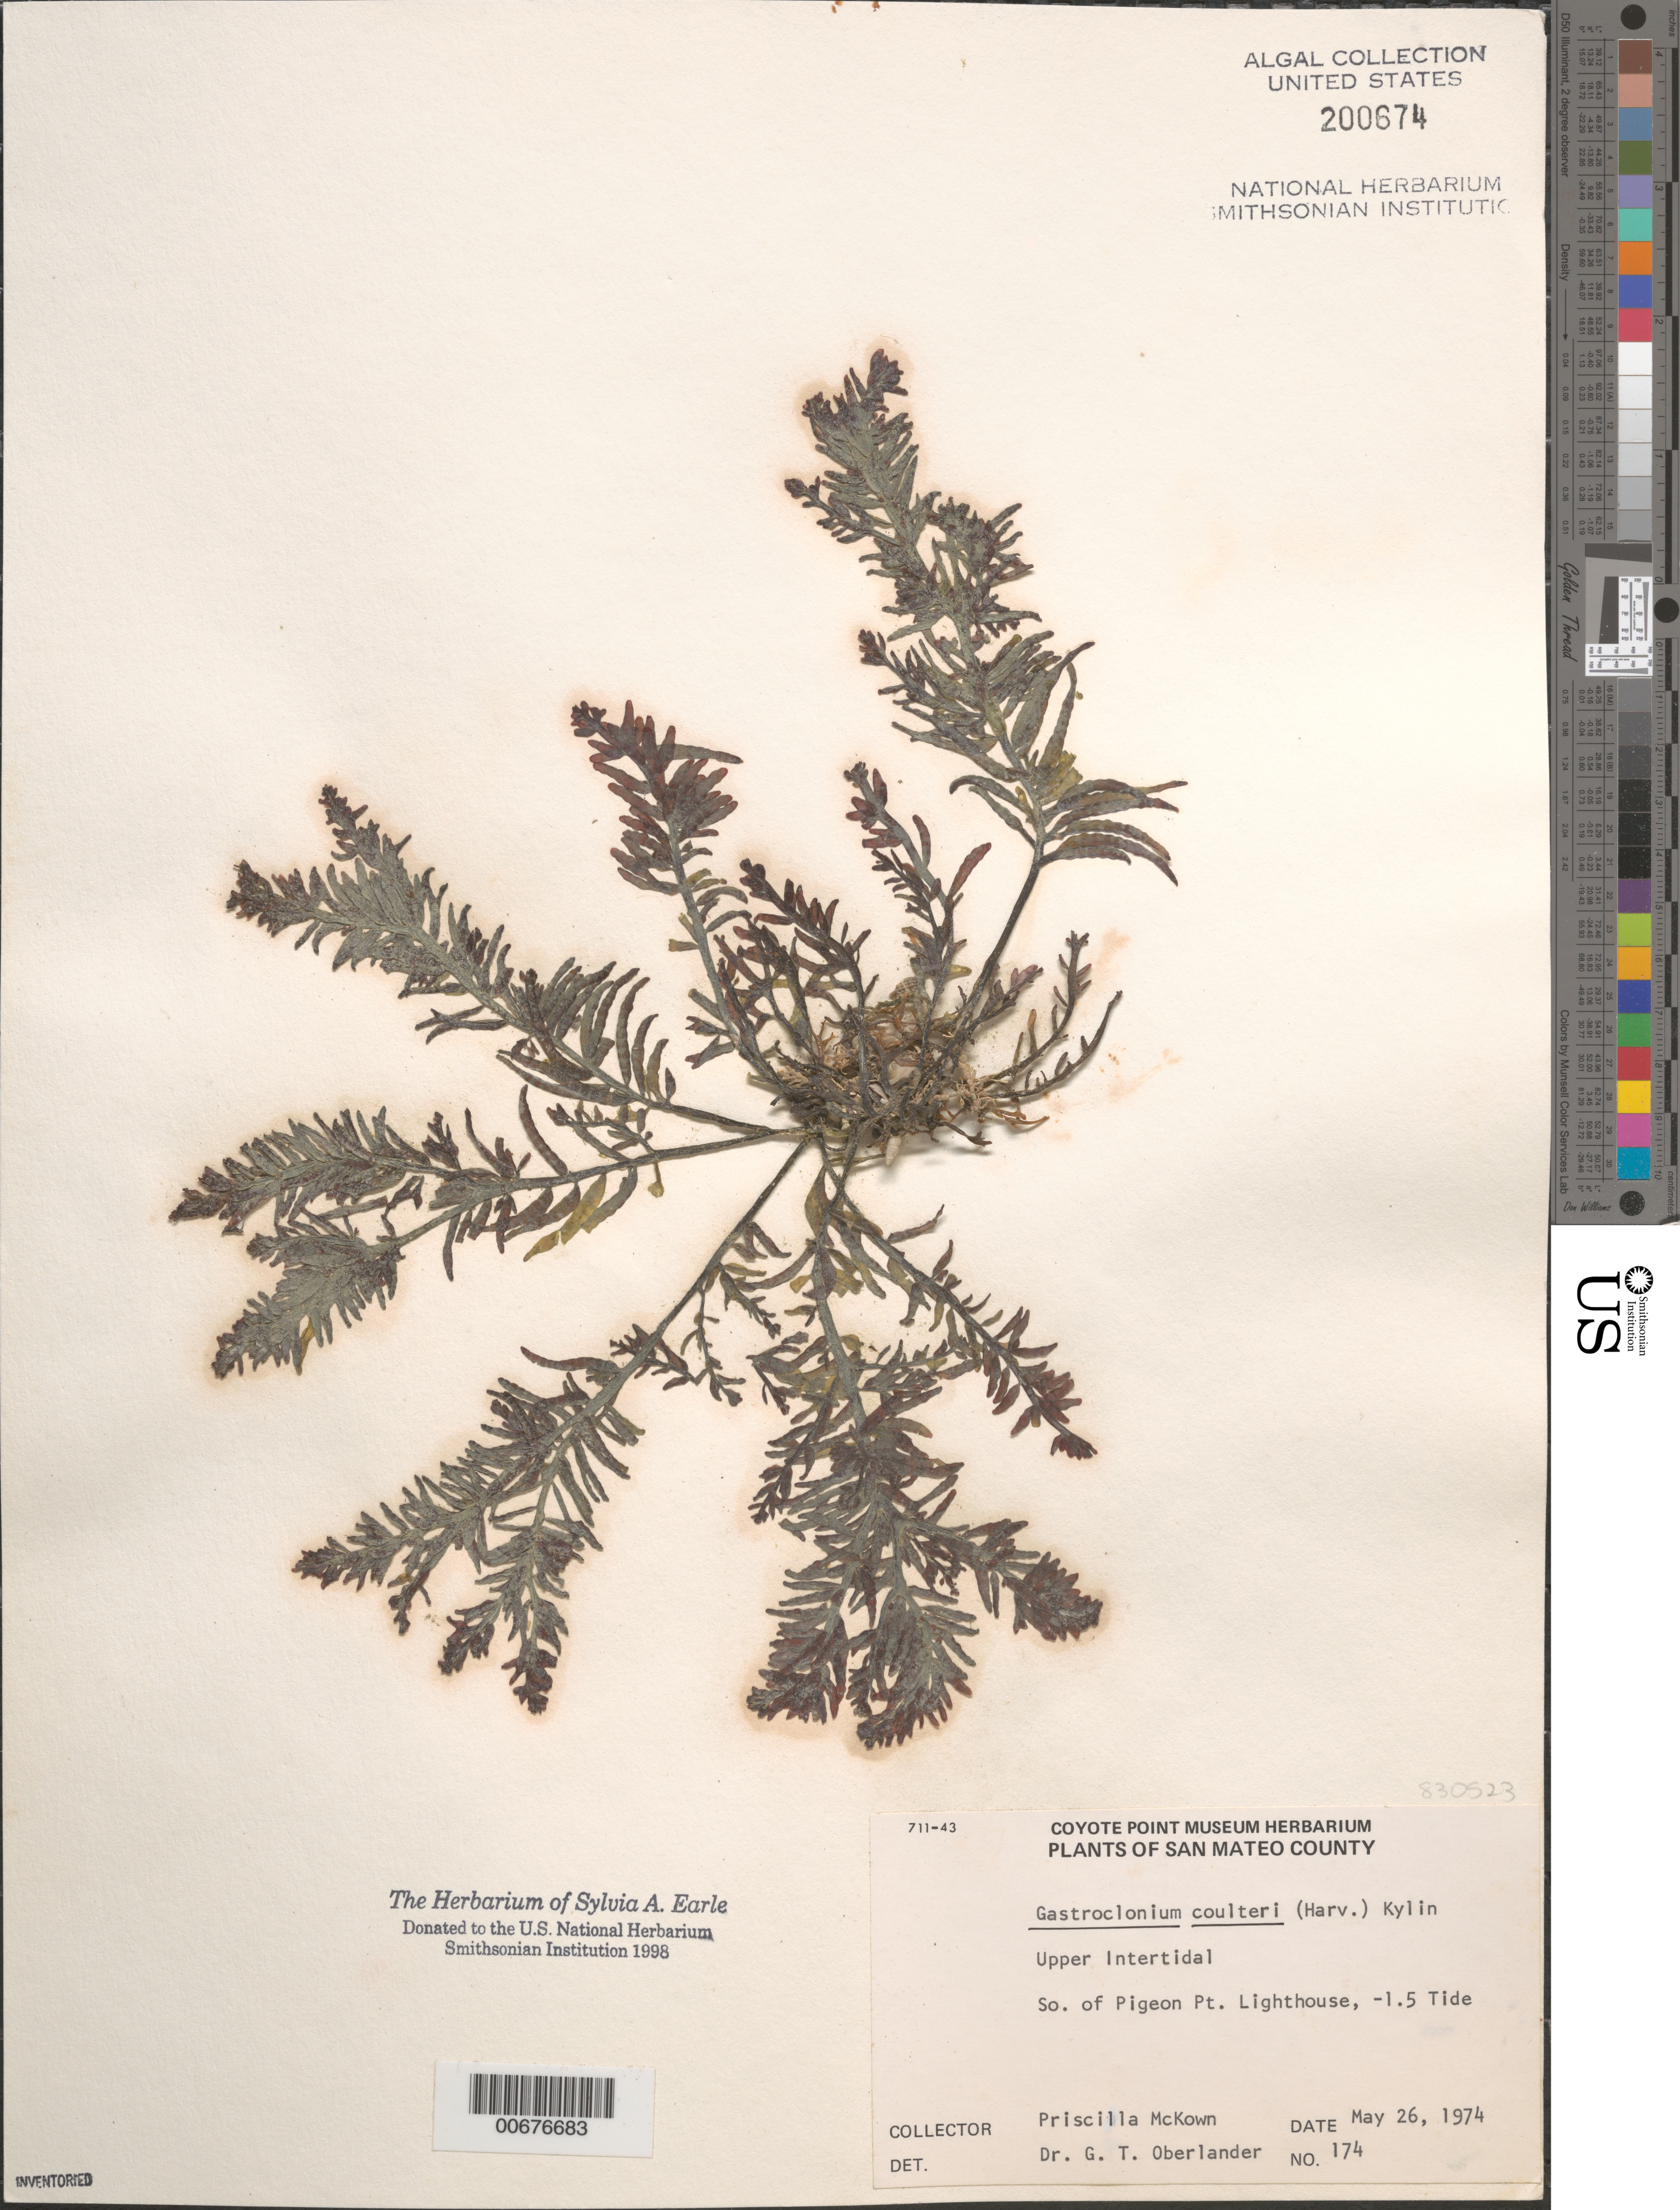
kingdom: Plantae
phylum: Rhodophyta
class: Florideophyceae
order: Rhodymeniales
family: Champiaceae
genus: Neogastroclonium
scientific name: Neogastroclonium subarticulatum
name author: (Turner) L. Le Gall et al.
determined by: Algae name updating Project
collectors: P. McKown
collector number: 174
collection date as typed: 26 May 1974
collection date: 1974-05-26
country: United States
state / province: California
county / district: San Mateo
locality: South of Pigeon Point Lighthouse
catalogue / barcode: US 200674